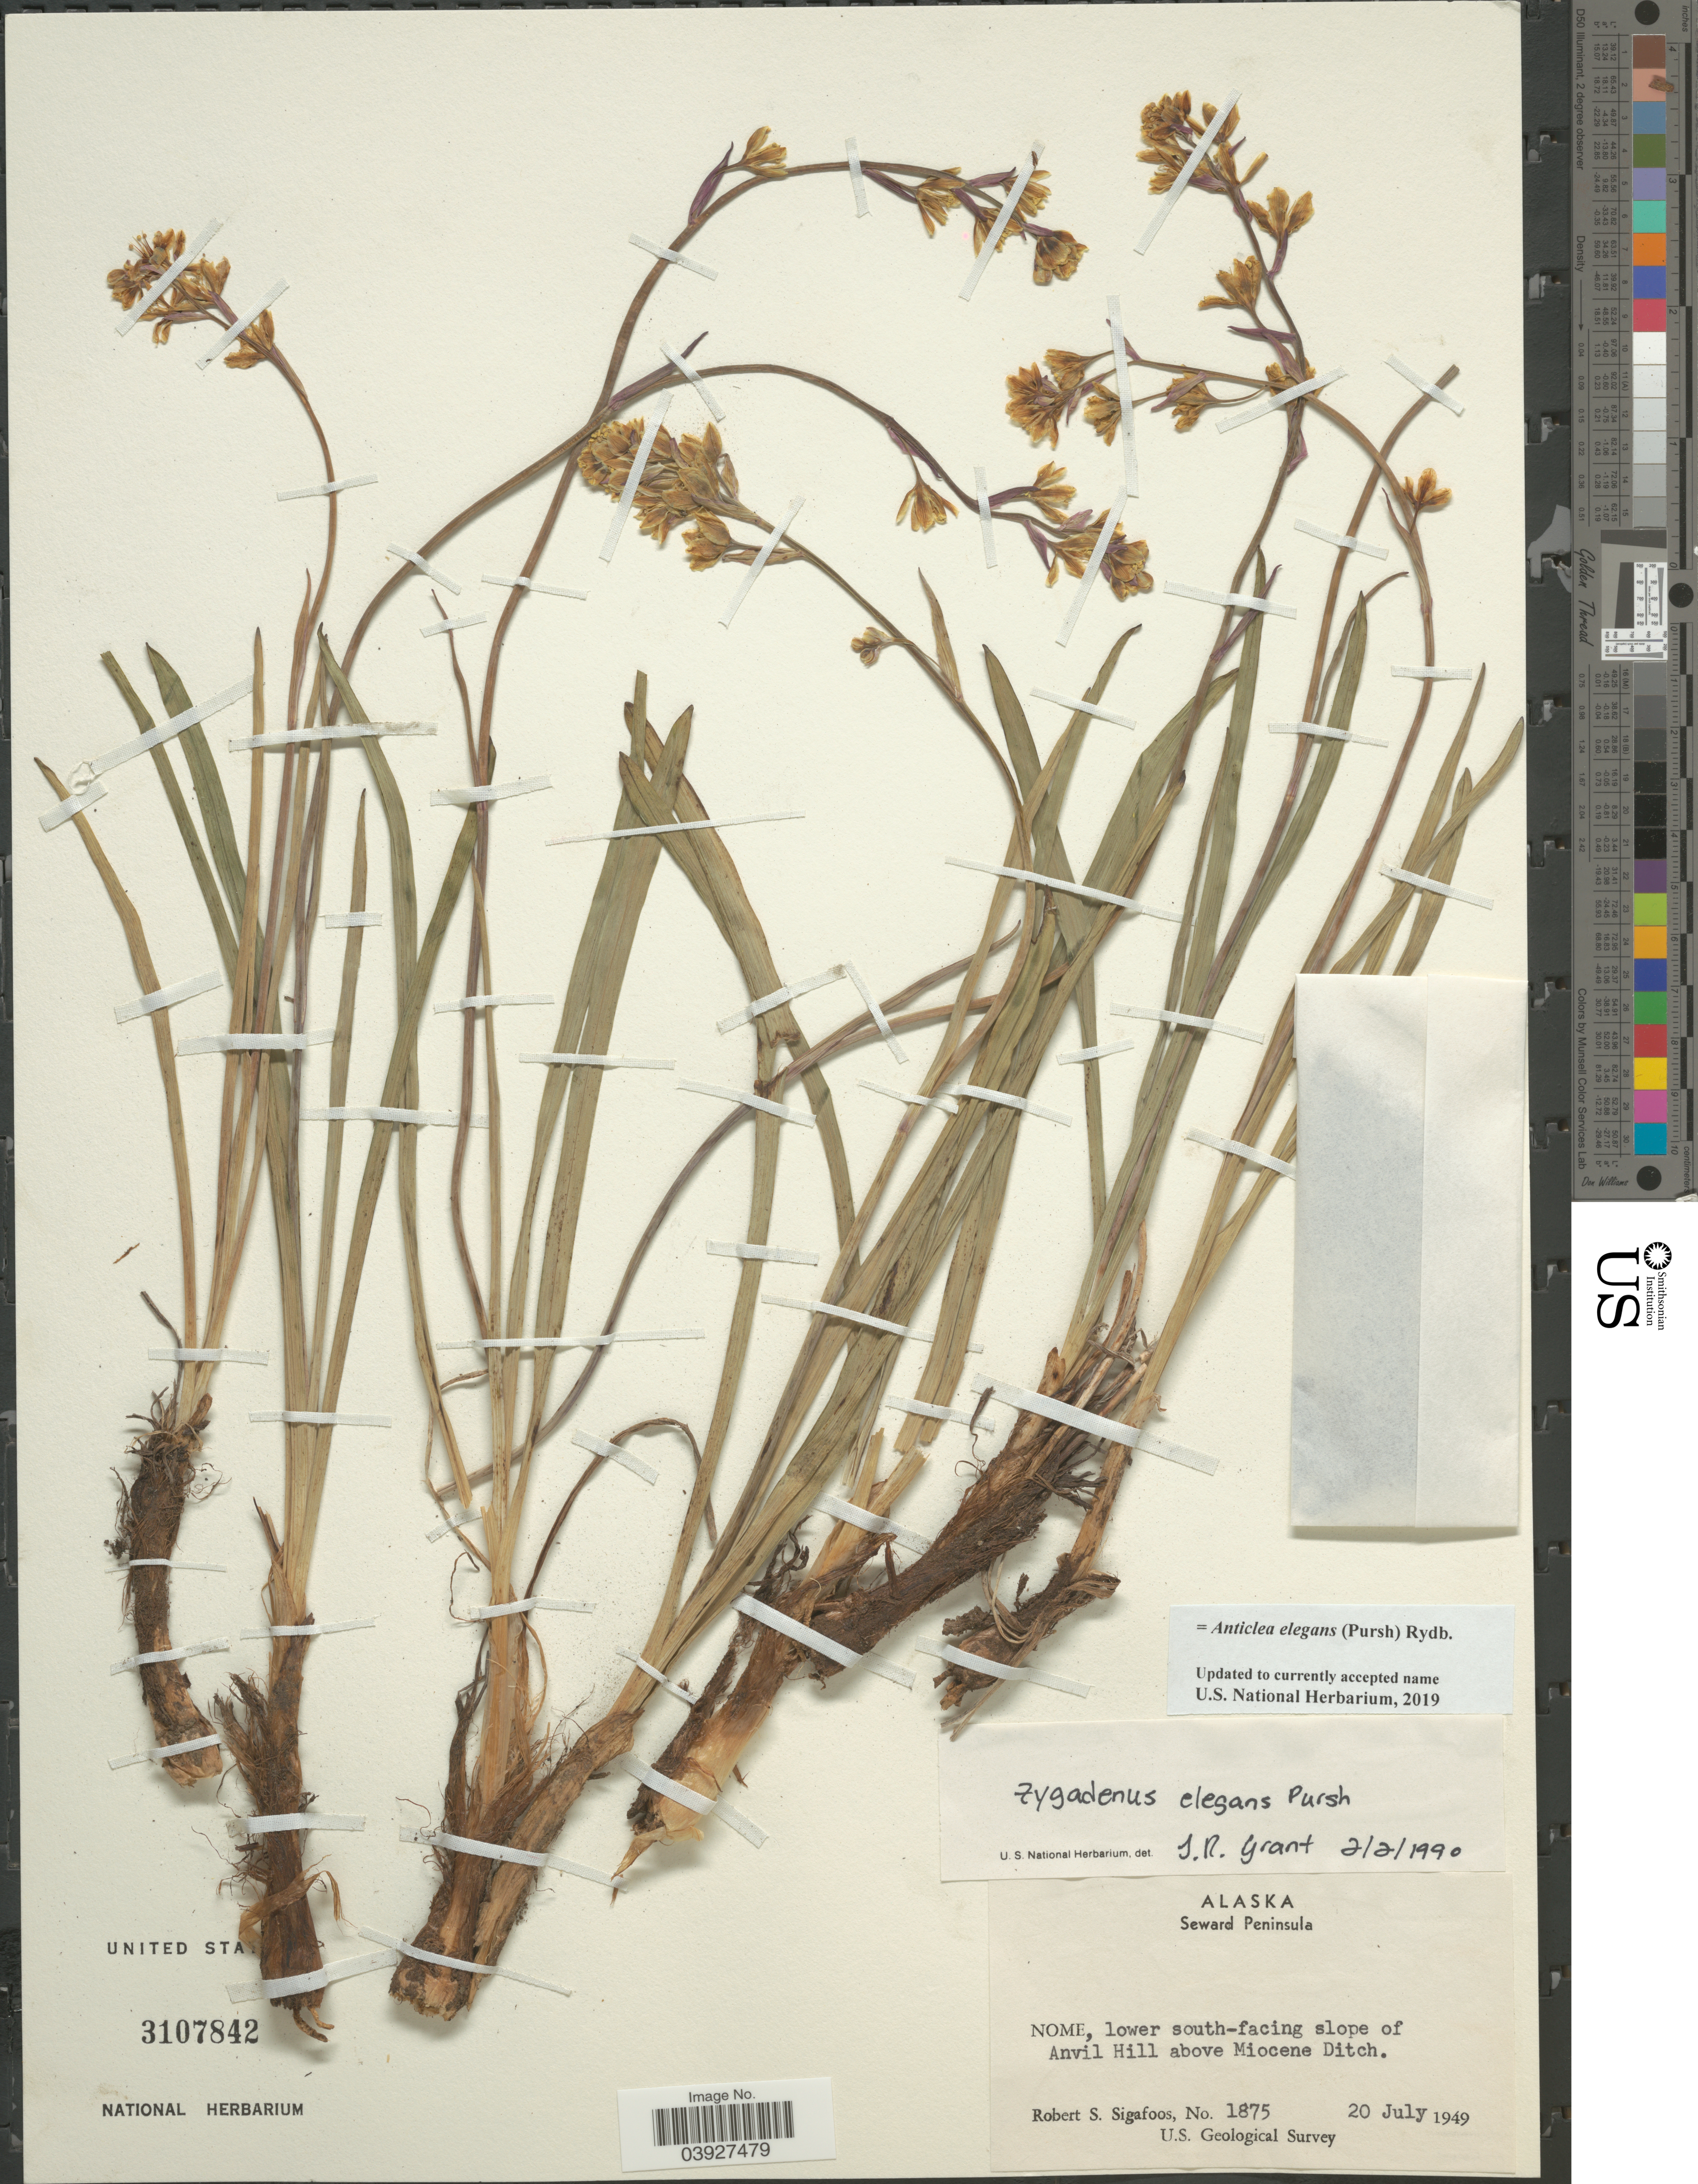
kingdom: Plantae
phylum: Tracheophyta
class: Liliopsida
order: Liliales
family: Melanthiaceae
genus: Anticlea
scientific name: Anticlea elegans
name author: (Pursh) Rydb.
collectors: R. Sigafoos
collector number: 1875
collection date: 1949-07-20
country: United States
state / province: Alaska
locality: Seward Peninsula. Nome, lower south-facing slope of Anvil Hill above Miocene Ditch.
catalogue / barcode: US 3107842